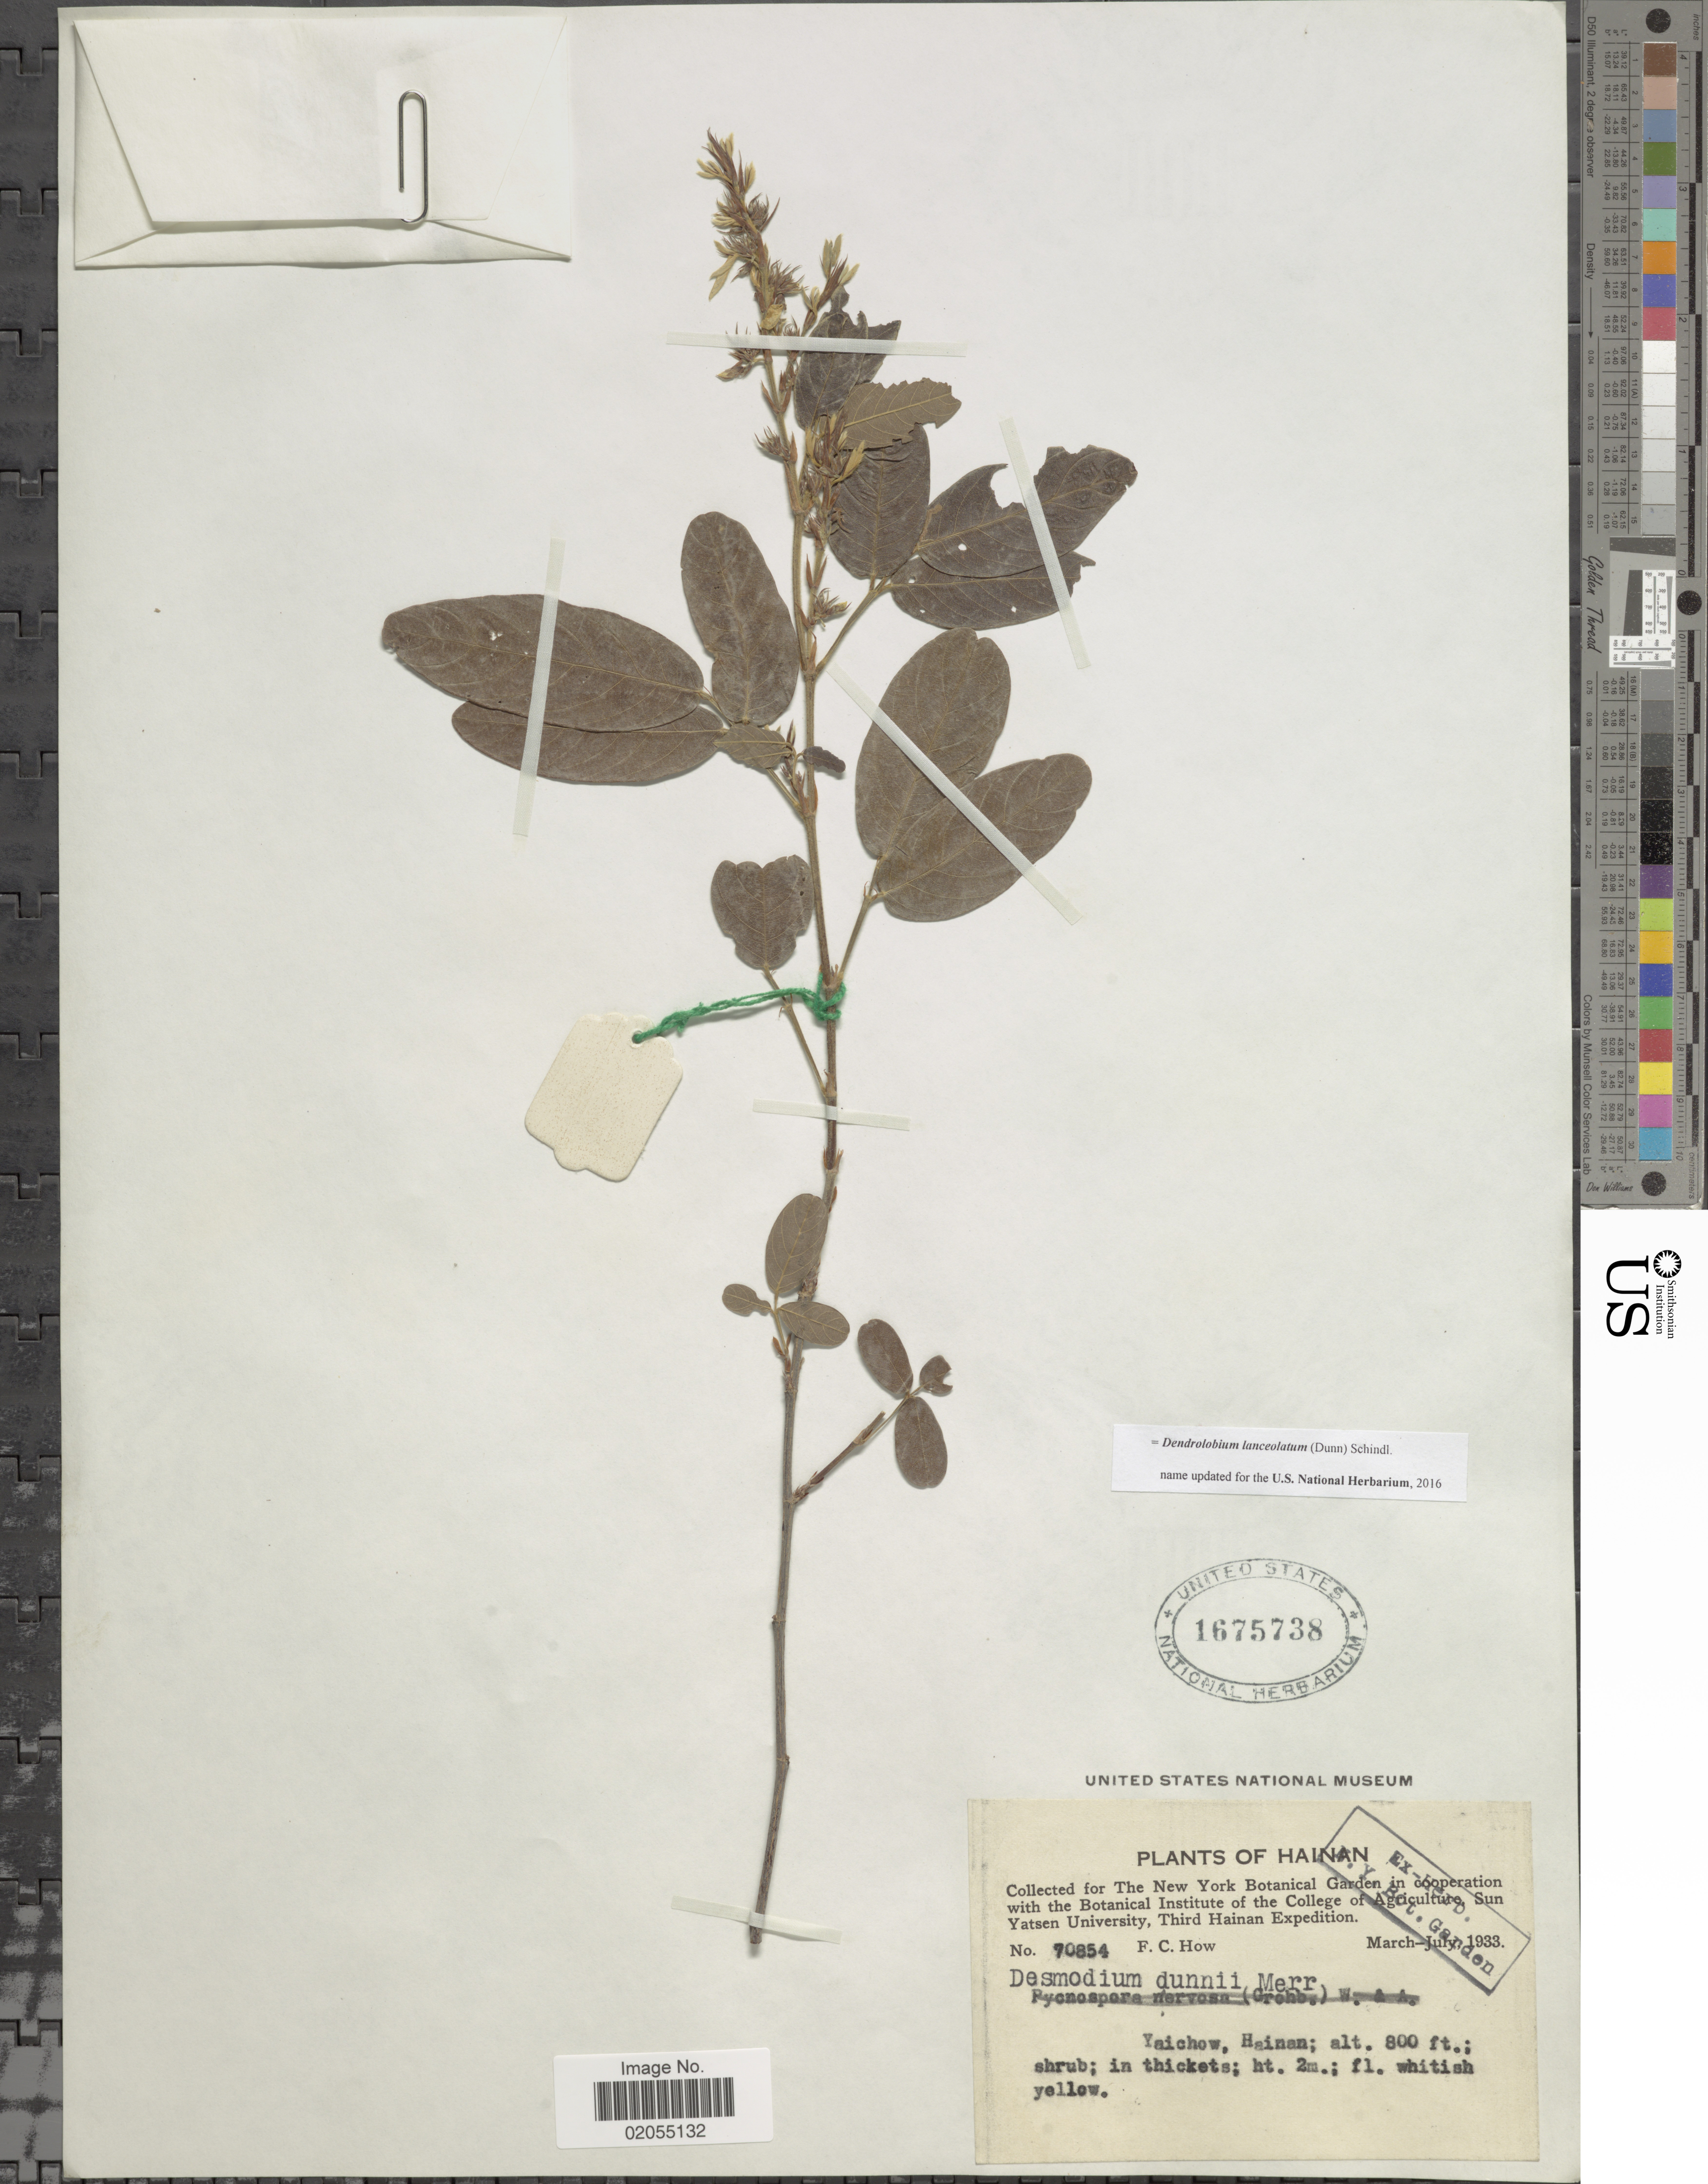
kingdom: Plantae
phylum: Tracheophyta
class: Magnoliopsida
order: Fabales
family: Fabaceae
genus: Dendrolobium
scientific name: Dendrolobium lanceolatum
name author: Schindl.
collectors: F. C. How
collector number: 70854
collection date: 1933-03/1933-07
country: China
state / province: Hainan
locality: Yaichow, Hainan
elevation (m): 244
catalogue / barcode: US 1675738